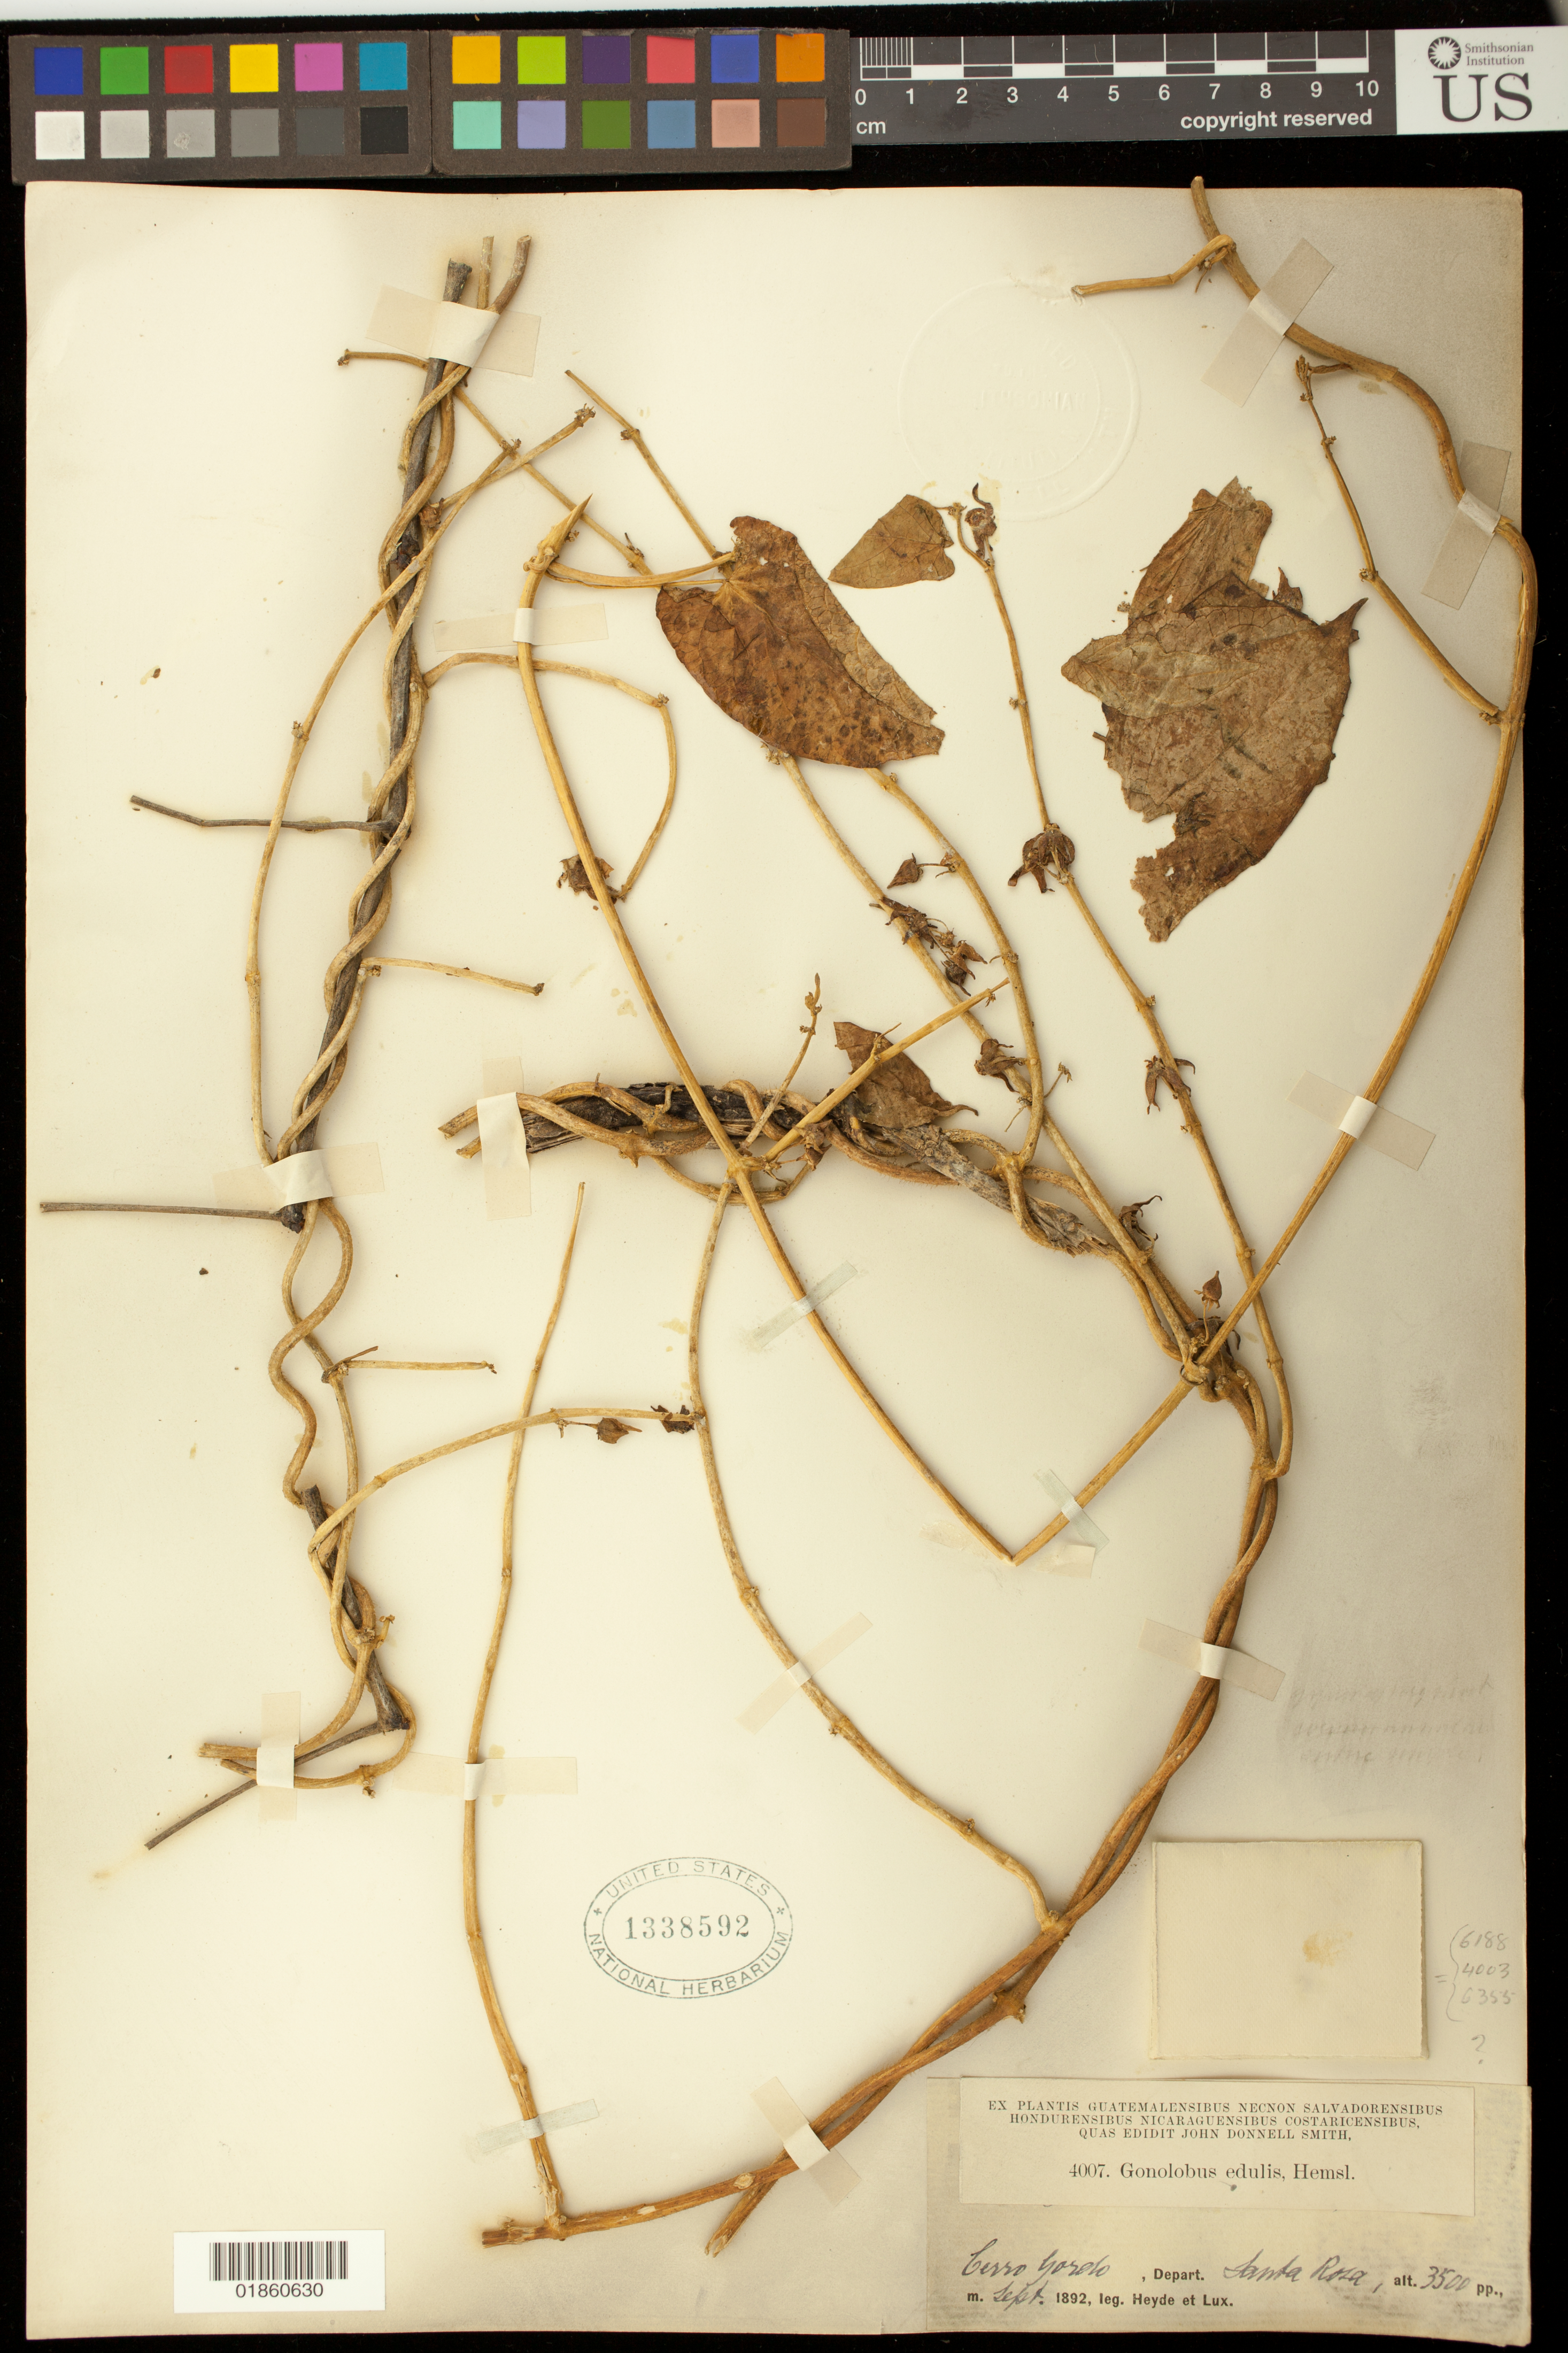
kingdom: Plantae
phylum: Tracheophyta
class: Magnoliopsida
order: Gentianales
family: Apocynaceae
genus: Gonolobus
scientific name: Gonolobus edulis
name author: Hemsl.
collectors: E. T. Heyde & E. Lux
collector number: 4007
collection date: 1892-09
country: Guatemala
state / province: Santa Rosa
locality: Cerro Gordo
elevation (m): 1067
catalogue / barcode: US 1338592